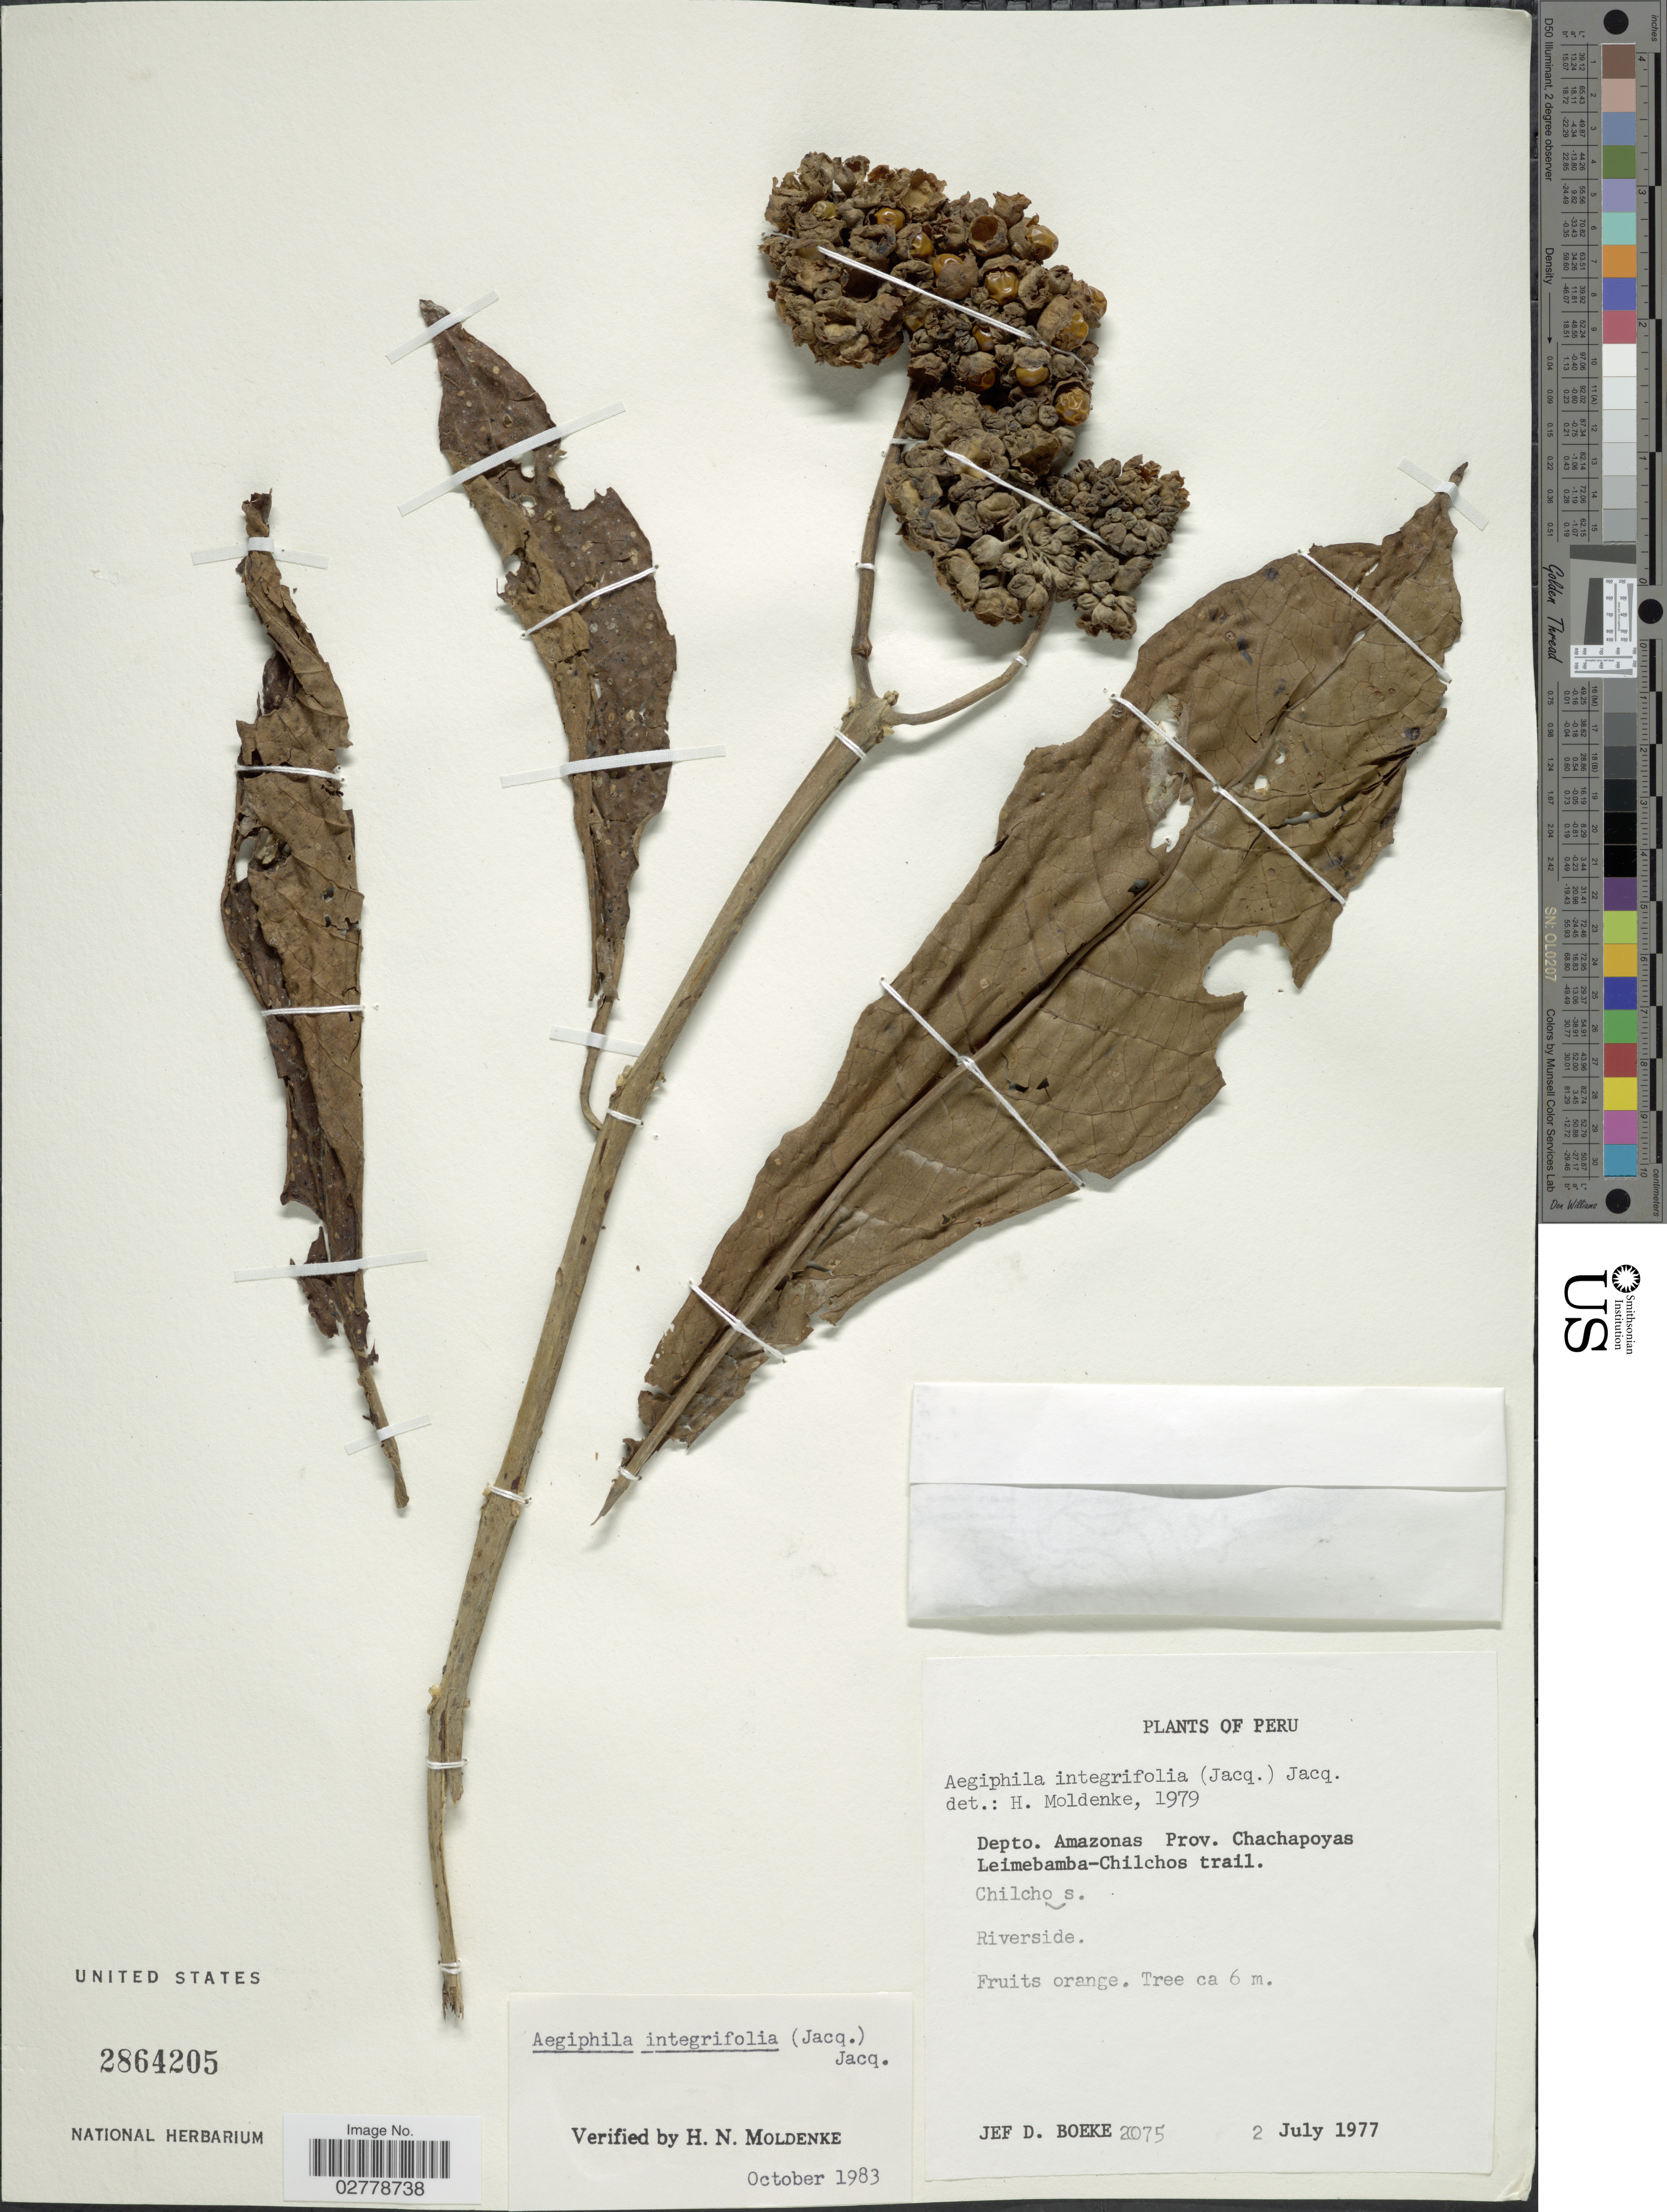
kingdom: Plantae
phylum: Tracheophyta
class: Magnoliopsida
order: Lamiales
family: Lamiaceae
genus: Aegiphila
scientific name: Aegiphila integrifolia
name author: (Jacq.) B.D. Jacks.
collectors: J. Boeke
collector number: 2075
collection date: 1977-07-02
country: Peru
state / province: Amazonas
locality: Depto. Amazonas, Prov. Chachapoyas, Leimebamba-Chilchos trail, Chilchos.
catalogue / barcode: US 2864205